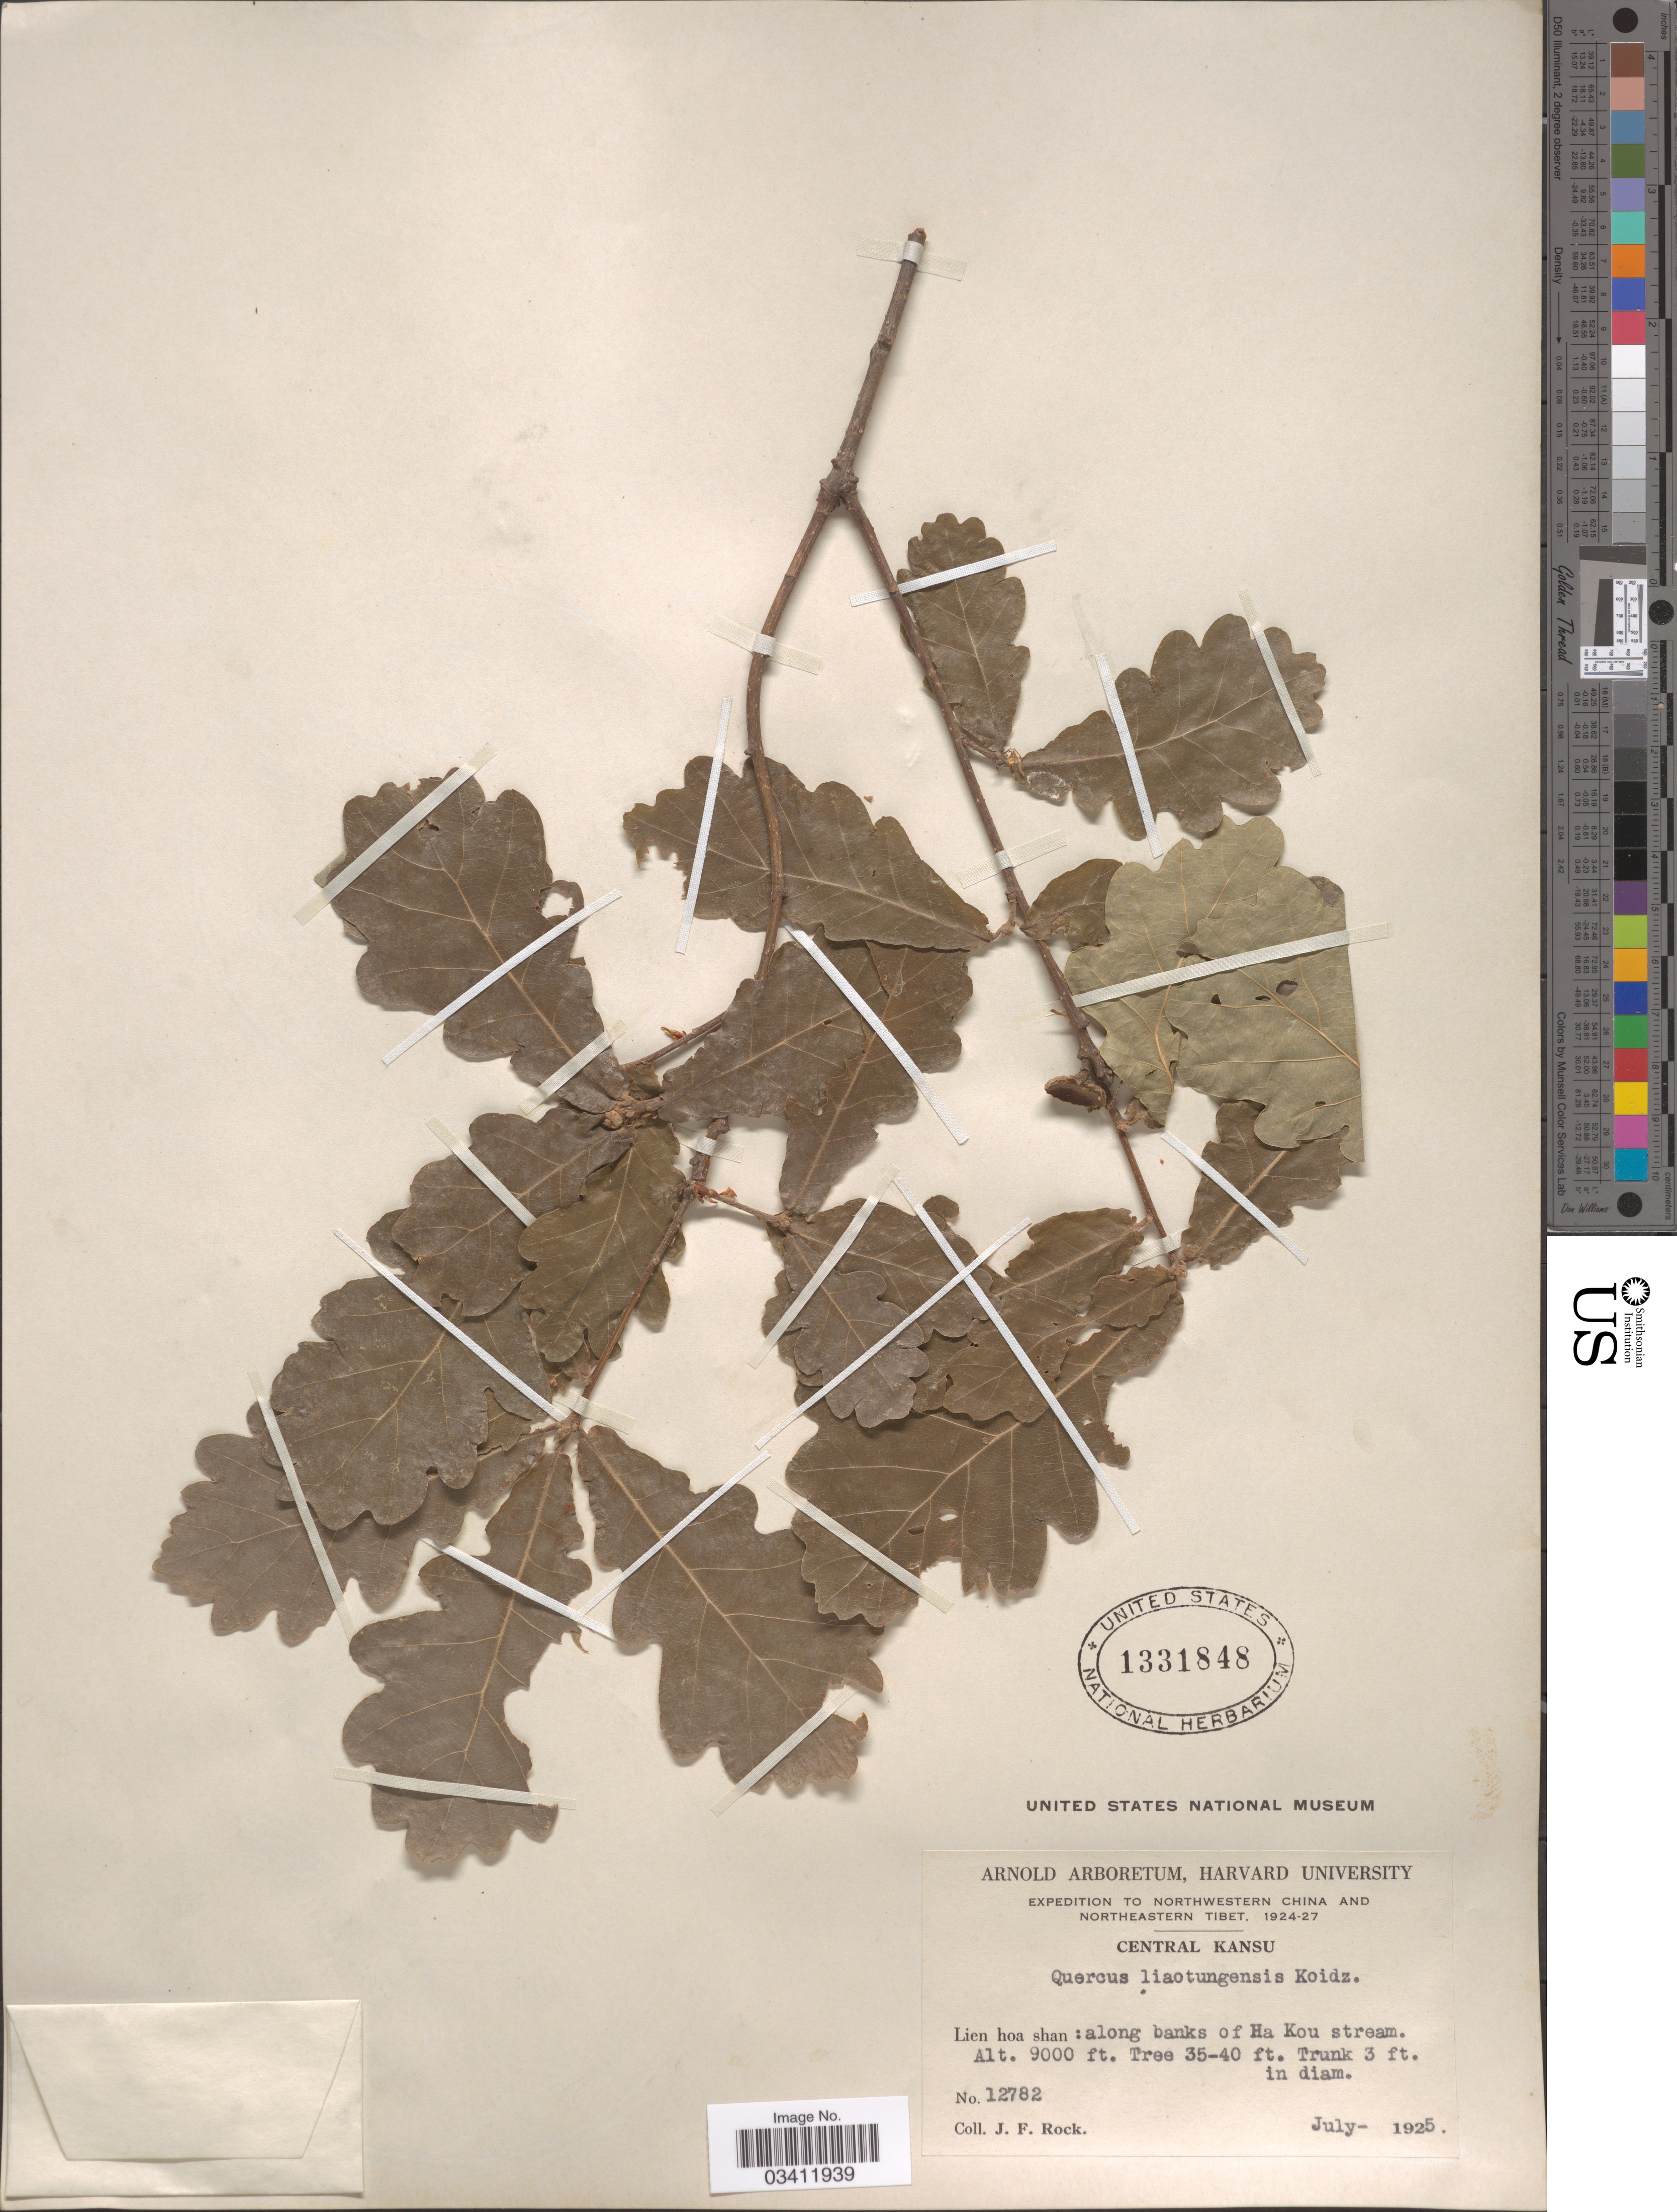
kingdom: Plantae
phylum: Tracheophyta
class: Magnoliopsida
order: Fagales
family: Fagaceae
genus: Quercus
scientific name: Quercus liaotungensis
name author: Koidz.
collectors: J. Rock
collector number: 12782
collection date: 1925-07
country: China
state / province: Gansu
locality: Northwestern China. Central Kansu. Lien hoa shan: along banks of Ha Kou stream.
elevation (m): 2743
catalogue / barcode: US 1331848